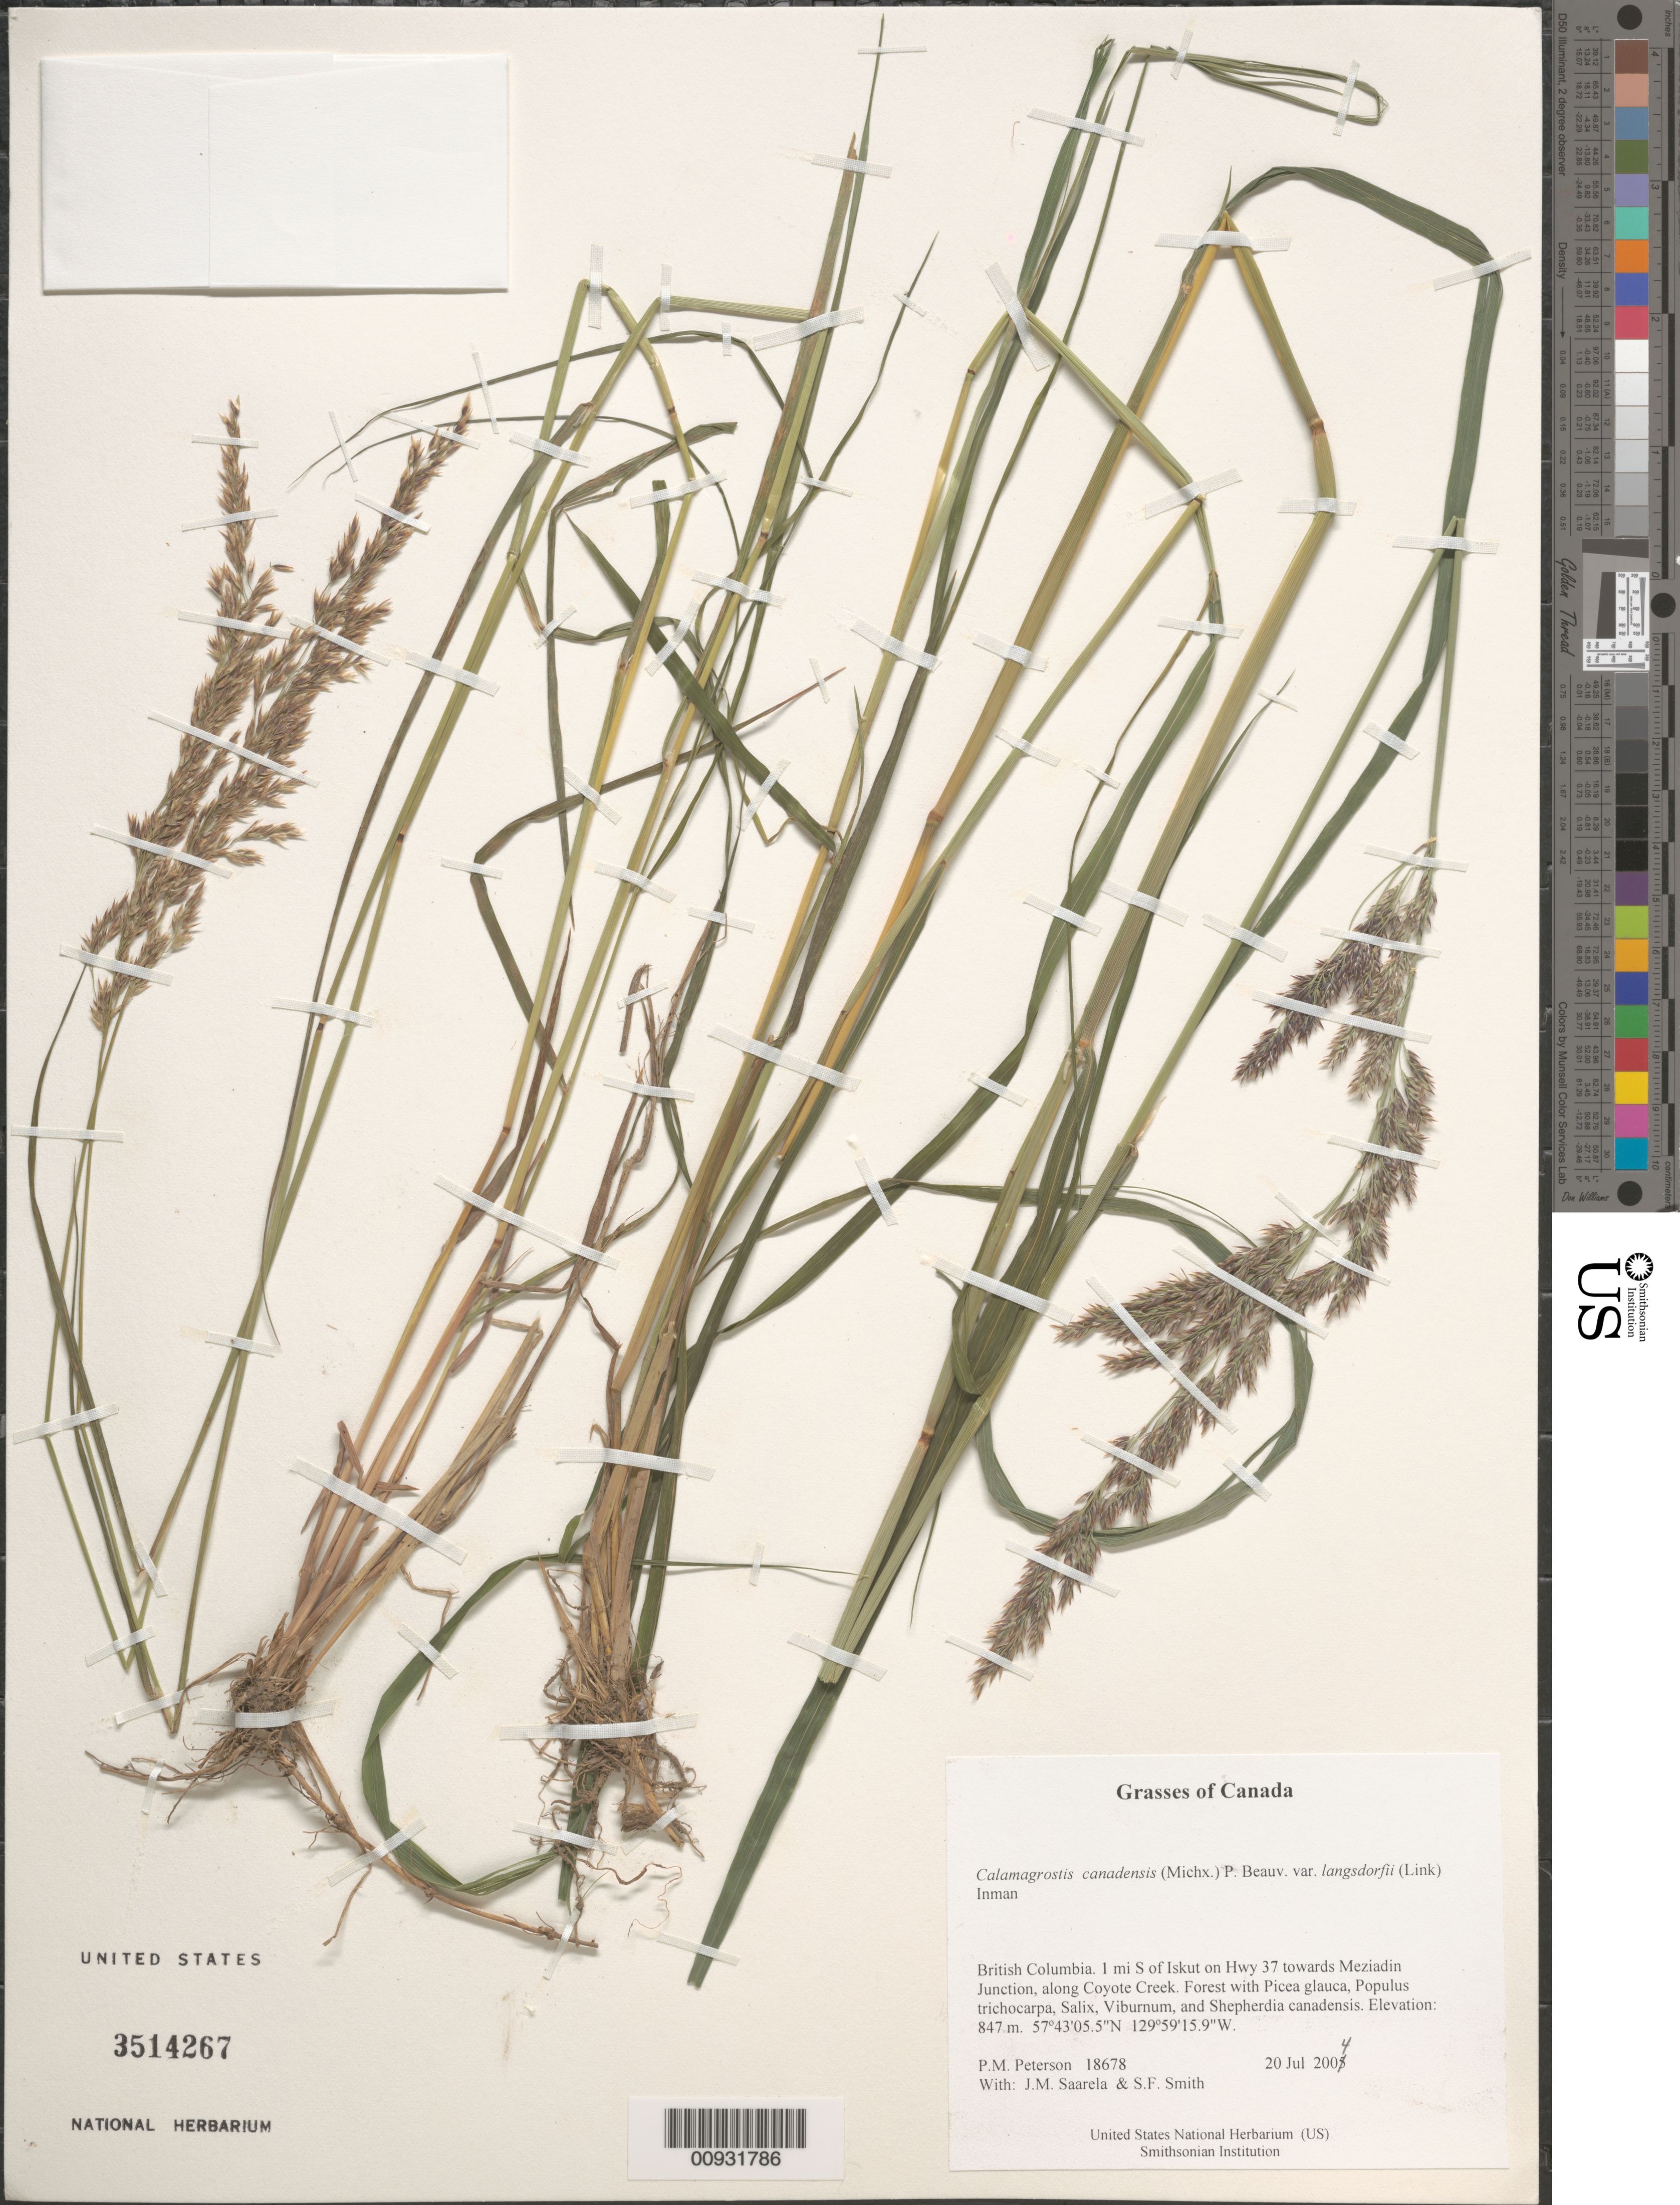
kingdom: Plantae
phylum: Tracheophyta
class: Liliopsida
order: Poales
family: Poaceae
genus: Calamagrostis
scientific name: Calamagrostis canadensis var. langsdorffii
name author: (Link) Inman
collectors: P. M. Peterson, J. Saarela & S.F. Smith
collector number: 18678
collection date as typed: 20 Jul 2004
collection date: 2004-07-20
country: Canada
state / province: British Columbia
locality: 1 mi S of Iskut on Hwy 37 towards Meziadin Junction, along Coyote Creek. Forest with Picea glauca, Populus trichocarpa, Salix, Viburnum, and Shepherdia canadensis.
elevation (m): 847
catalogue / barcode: US 3514267